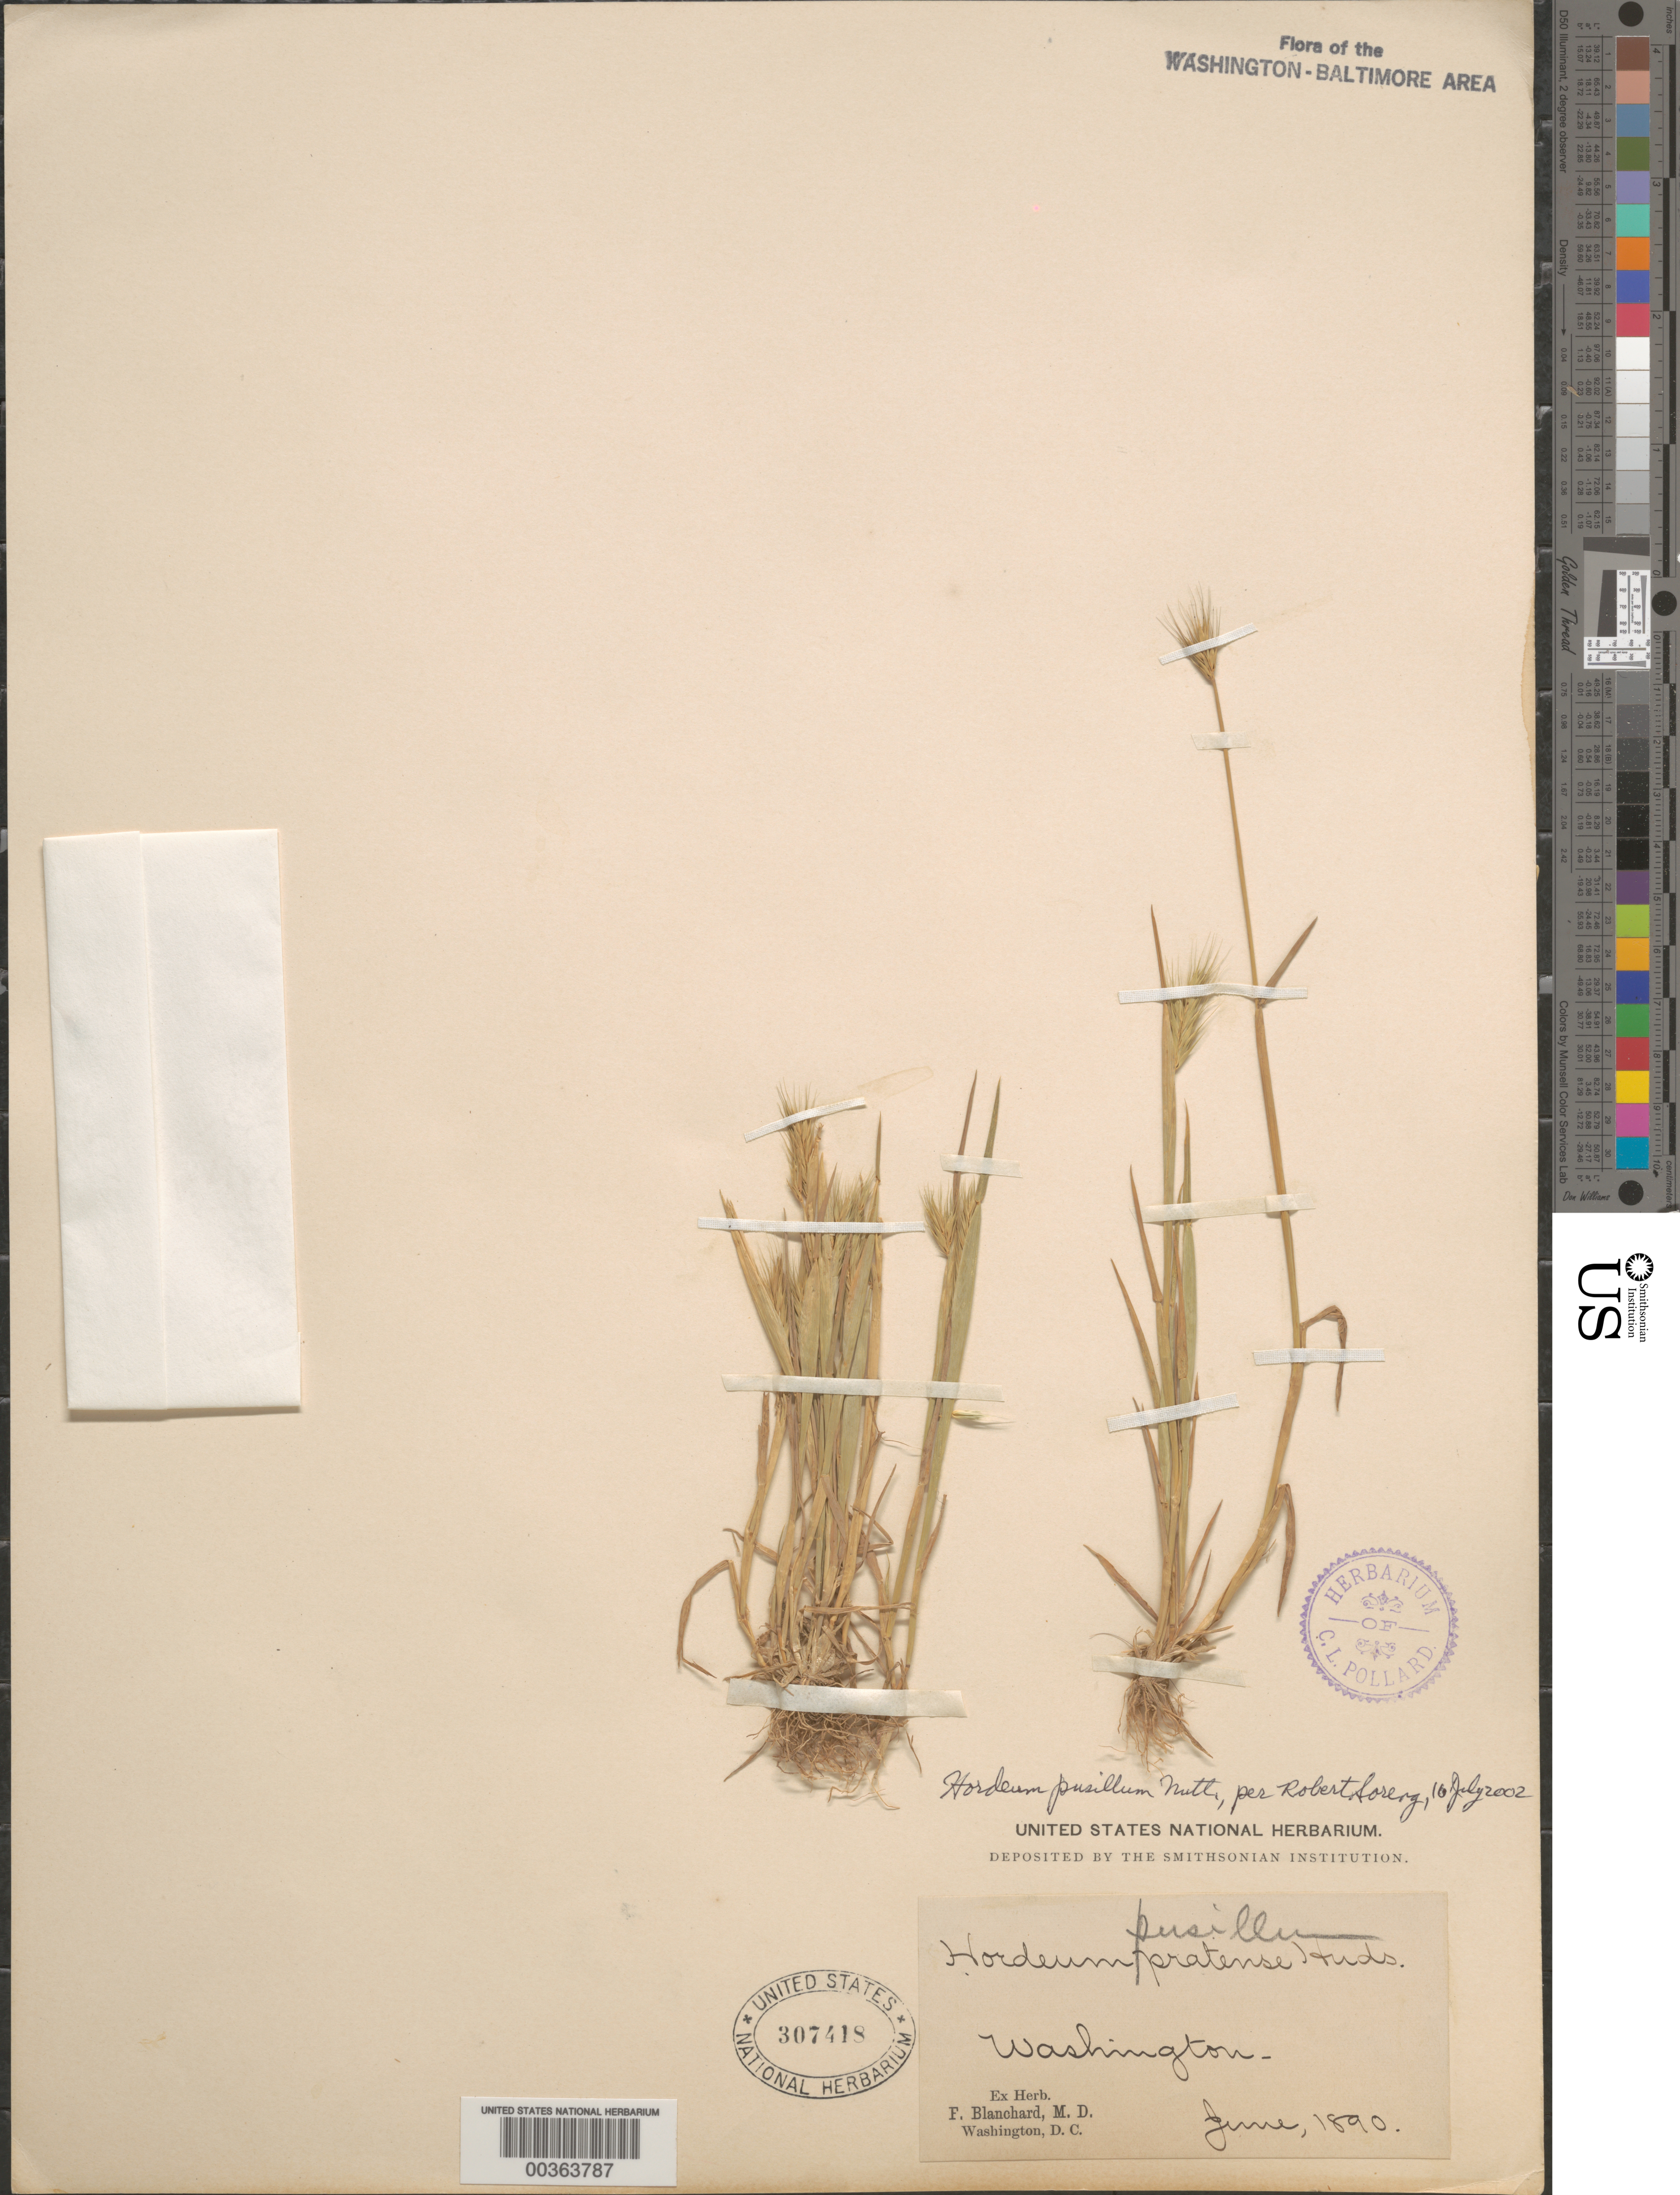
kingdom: Plantae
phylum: Tracheophyta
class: Liliopsida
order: Poales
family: Poaceae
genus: Hordeum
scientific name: Hordeum pusillum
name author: Nutt.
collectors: F. Blanchard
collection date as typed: Jun 1890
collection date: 1890-06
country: United States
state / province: District of Columbia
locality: Washington DC area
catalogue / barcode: US 307418